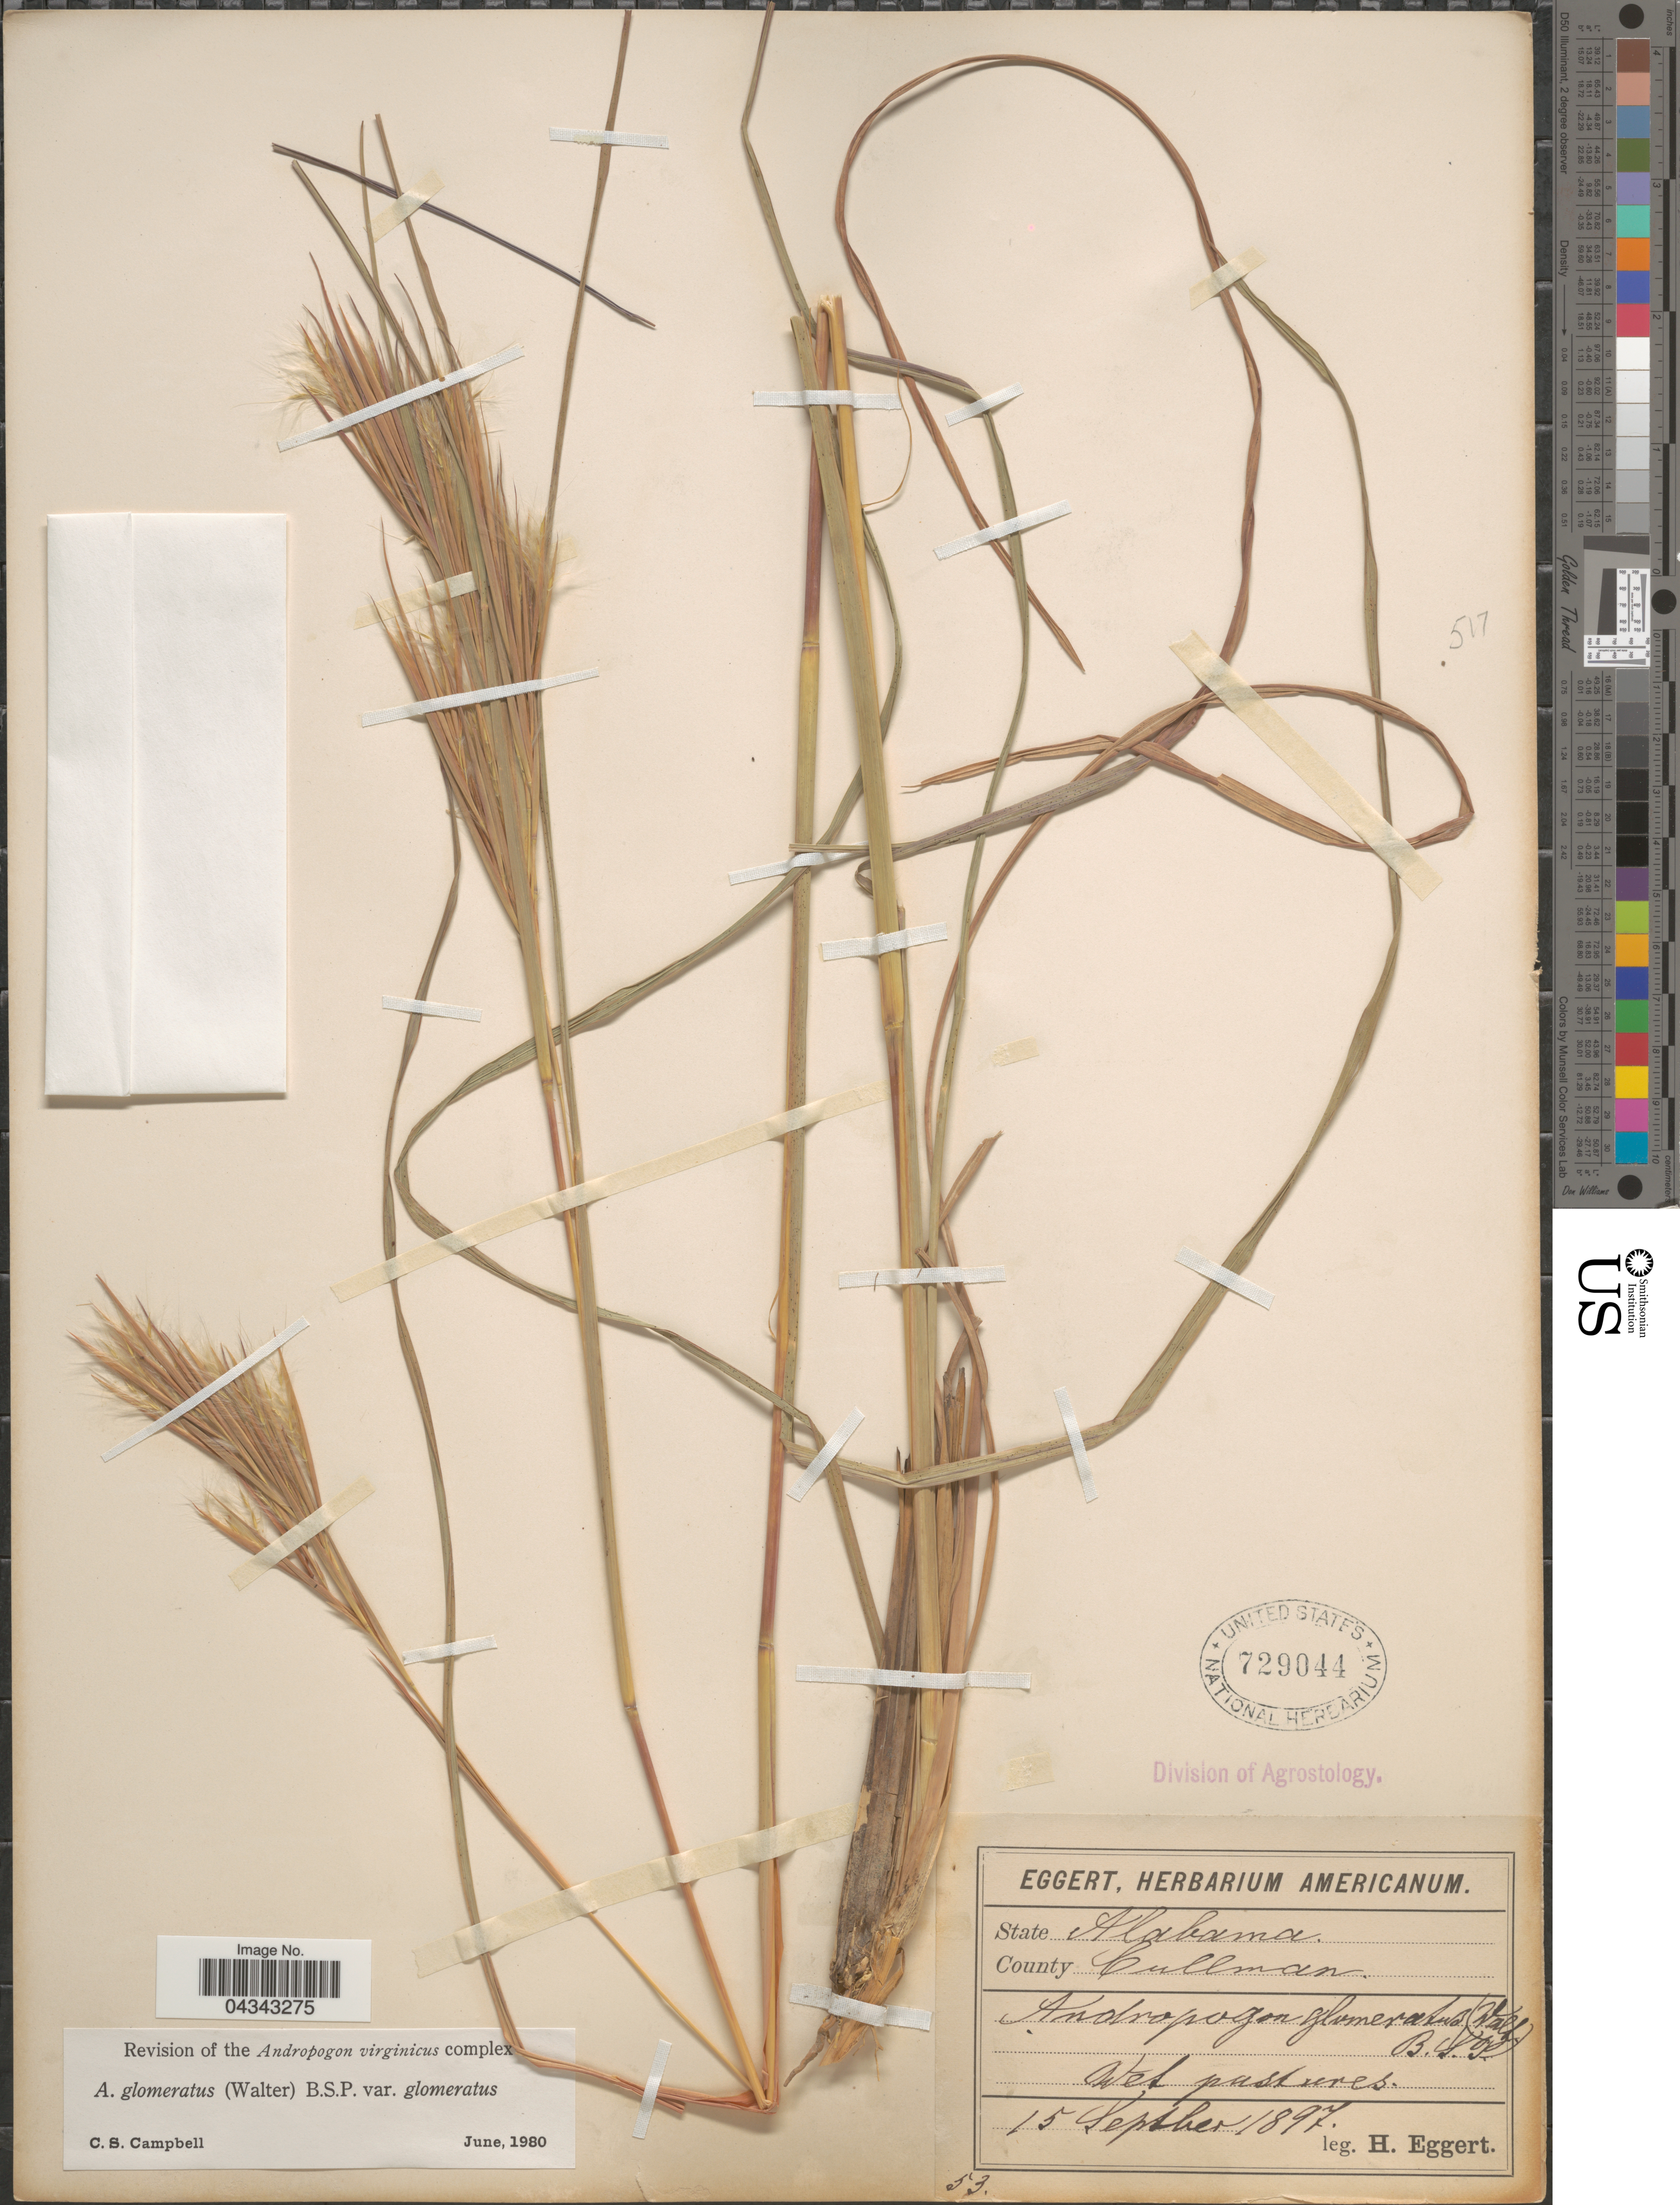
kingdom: Plantae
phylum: Tracheophyta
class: Liliopsida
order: Poales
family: Poaceae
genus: Andropogon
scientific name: Andropogon glomeratus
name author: (Walter) Britton, Stearns & Poggenb.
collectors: H. Eggert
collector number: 53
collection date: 1897-09-15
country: United States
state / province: Alabama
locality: County Cullman. Wet pastures.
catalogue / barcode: US 729044